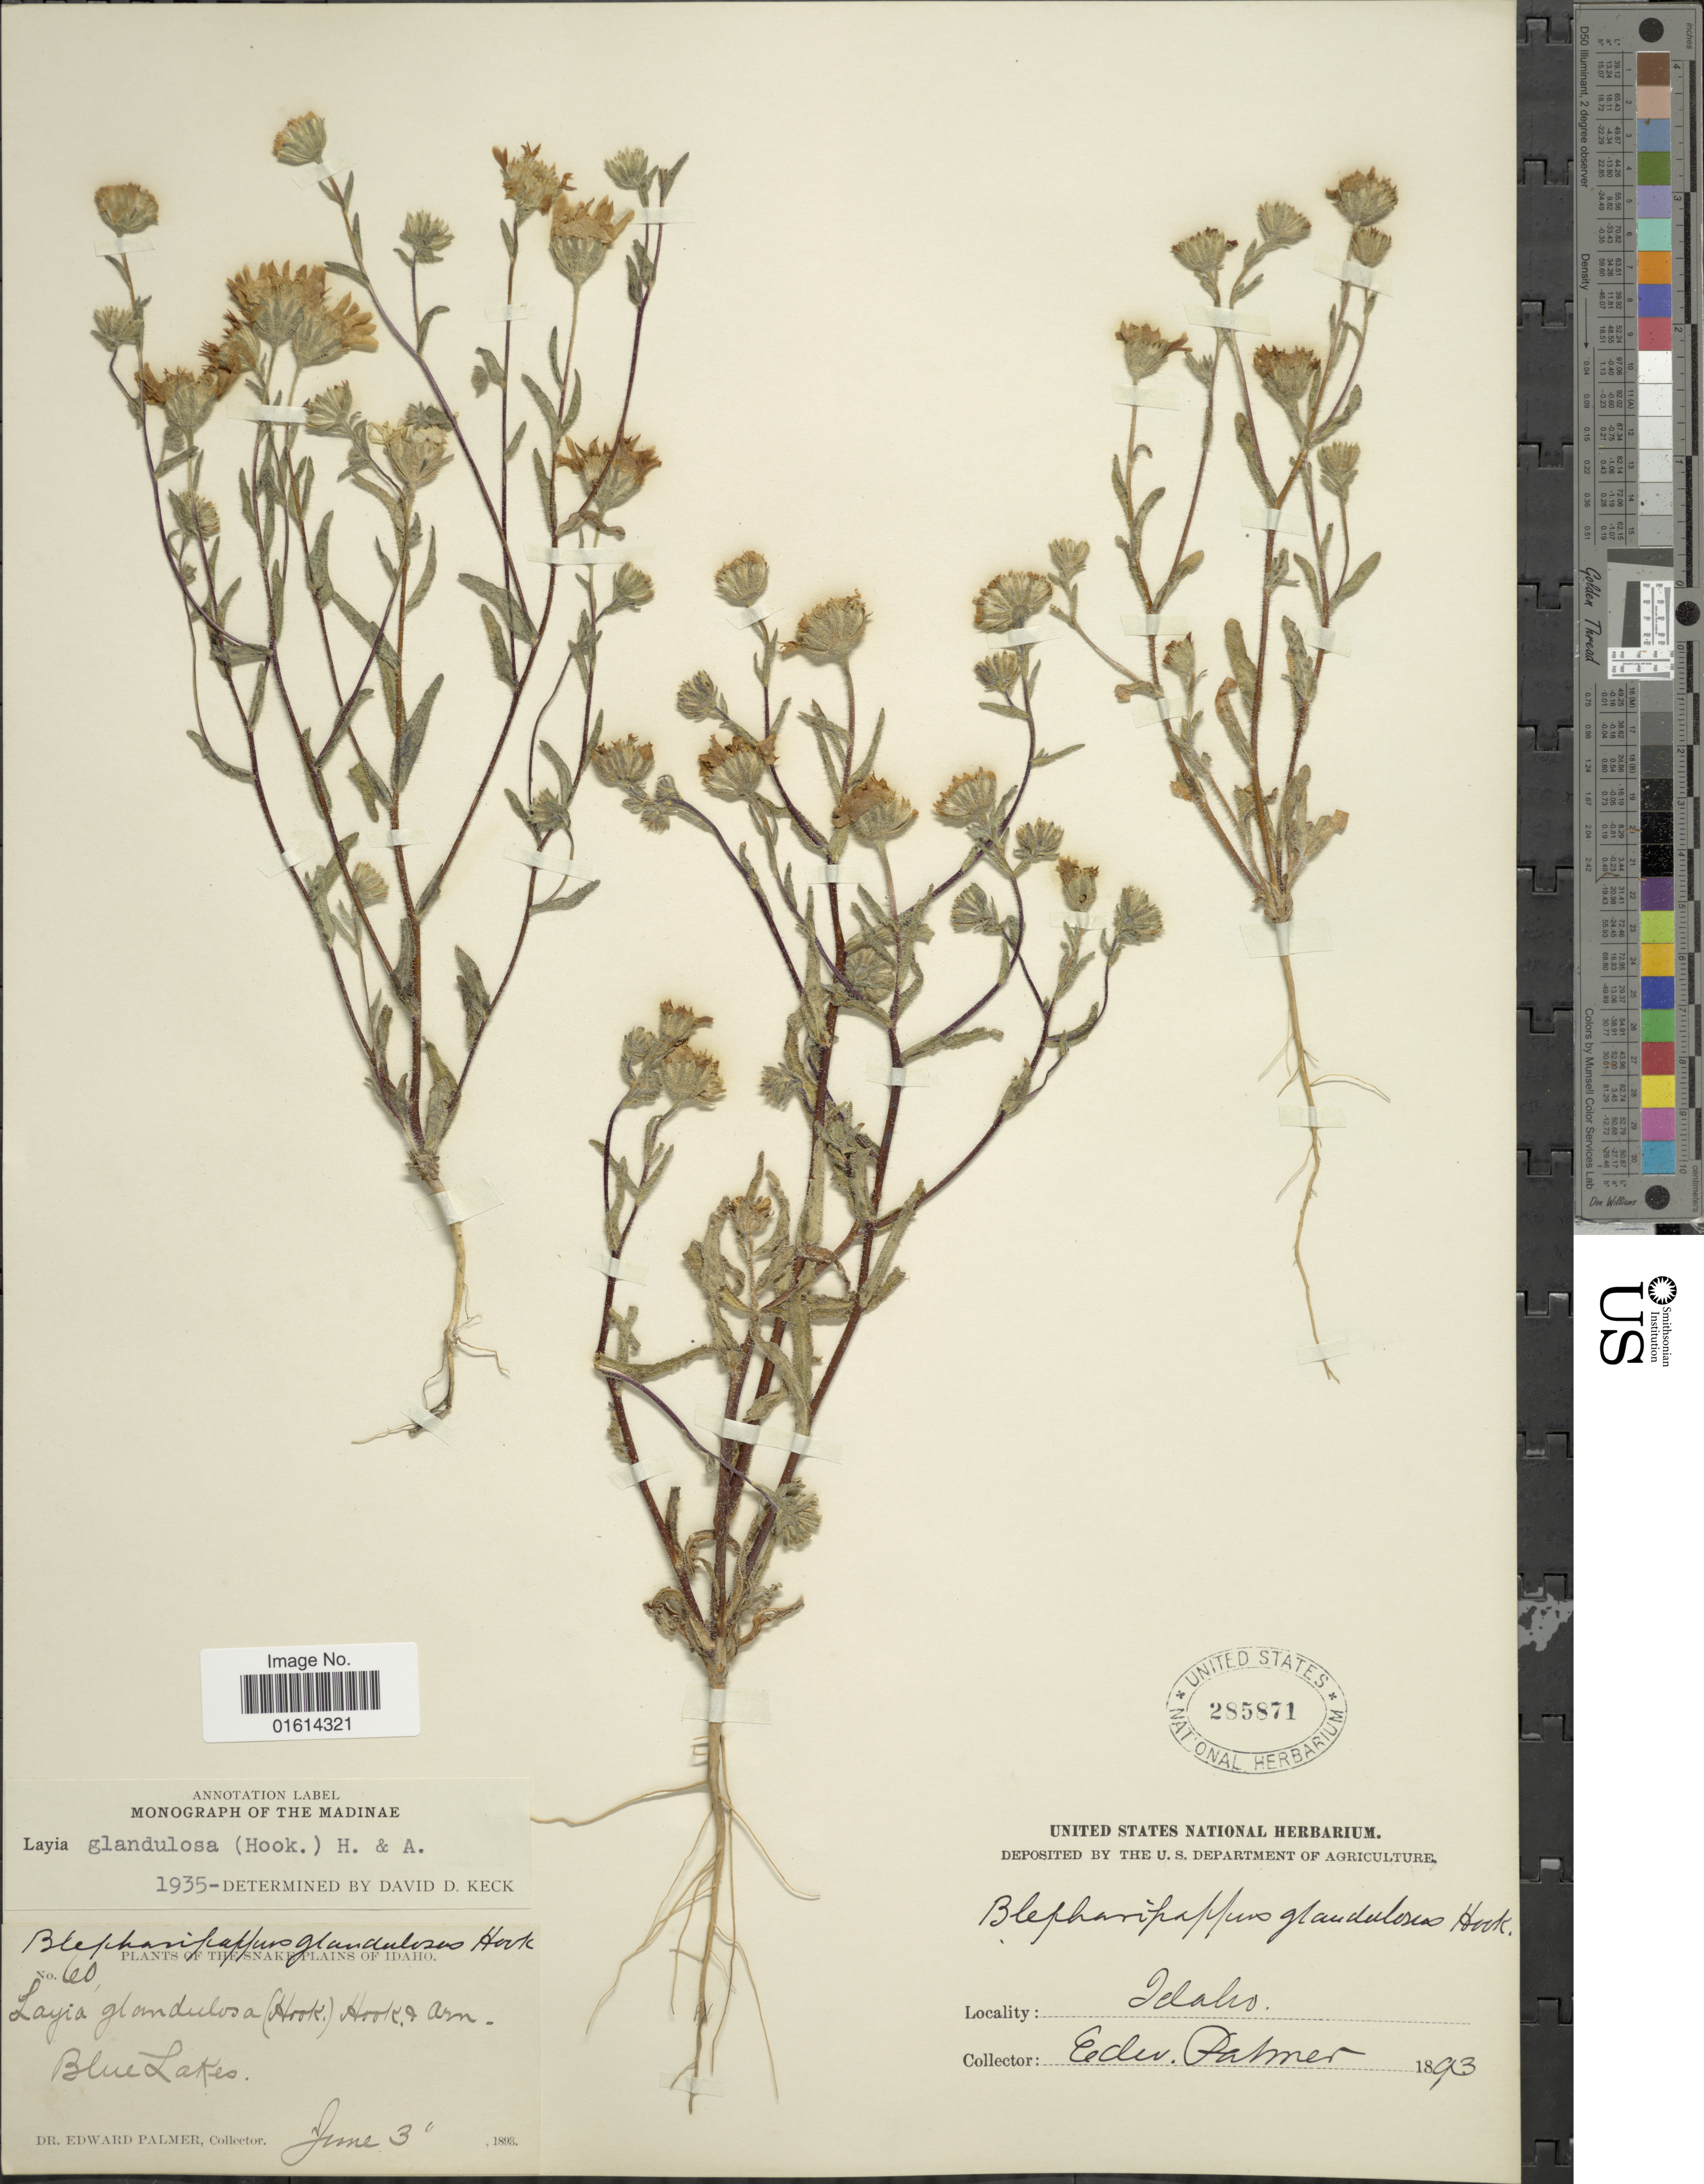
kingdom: Plantae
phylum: Tracheophyta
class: Magnoliopsida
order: Asterales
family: Asteraceae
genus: Layia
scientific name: Layia glandulosa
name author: Hook. & Arn.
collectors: E. Palmer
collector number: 60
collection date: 1893-06-30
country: United States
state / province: Idaho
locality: Snake Plains of Idaho, Blue Lakes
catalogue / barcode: US 285871